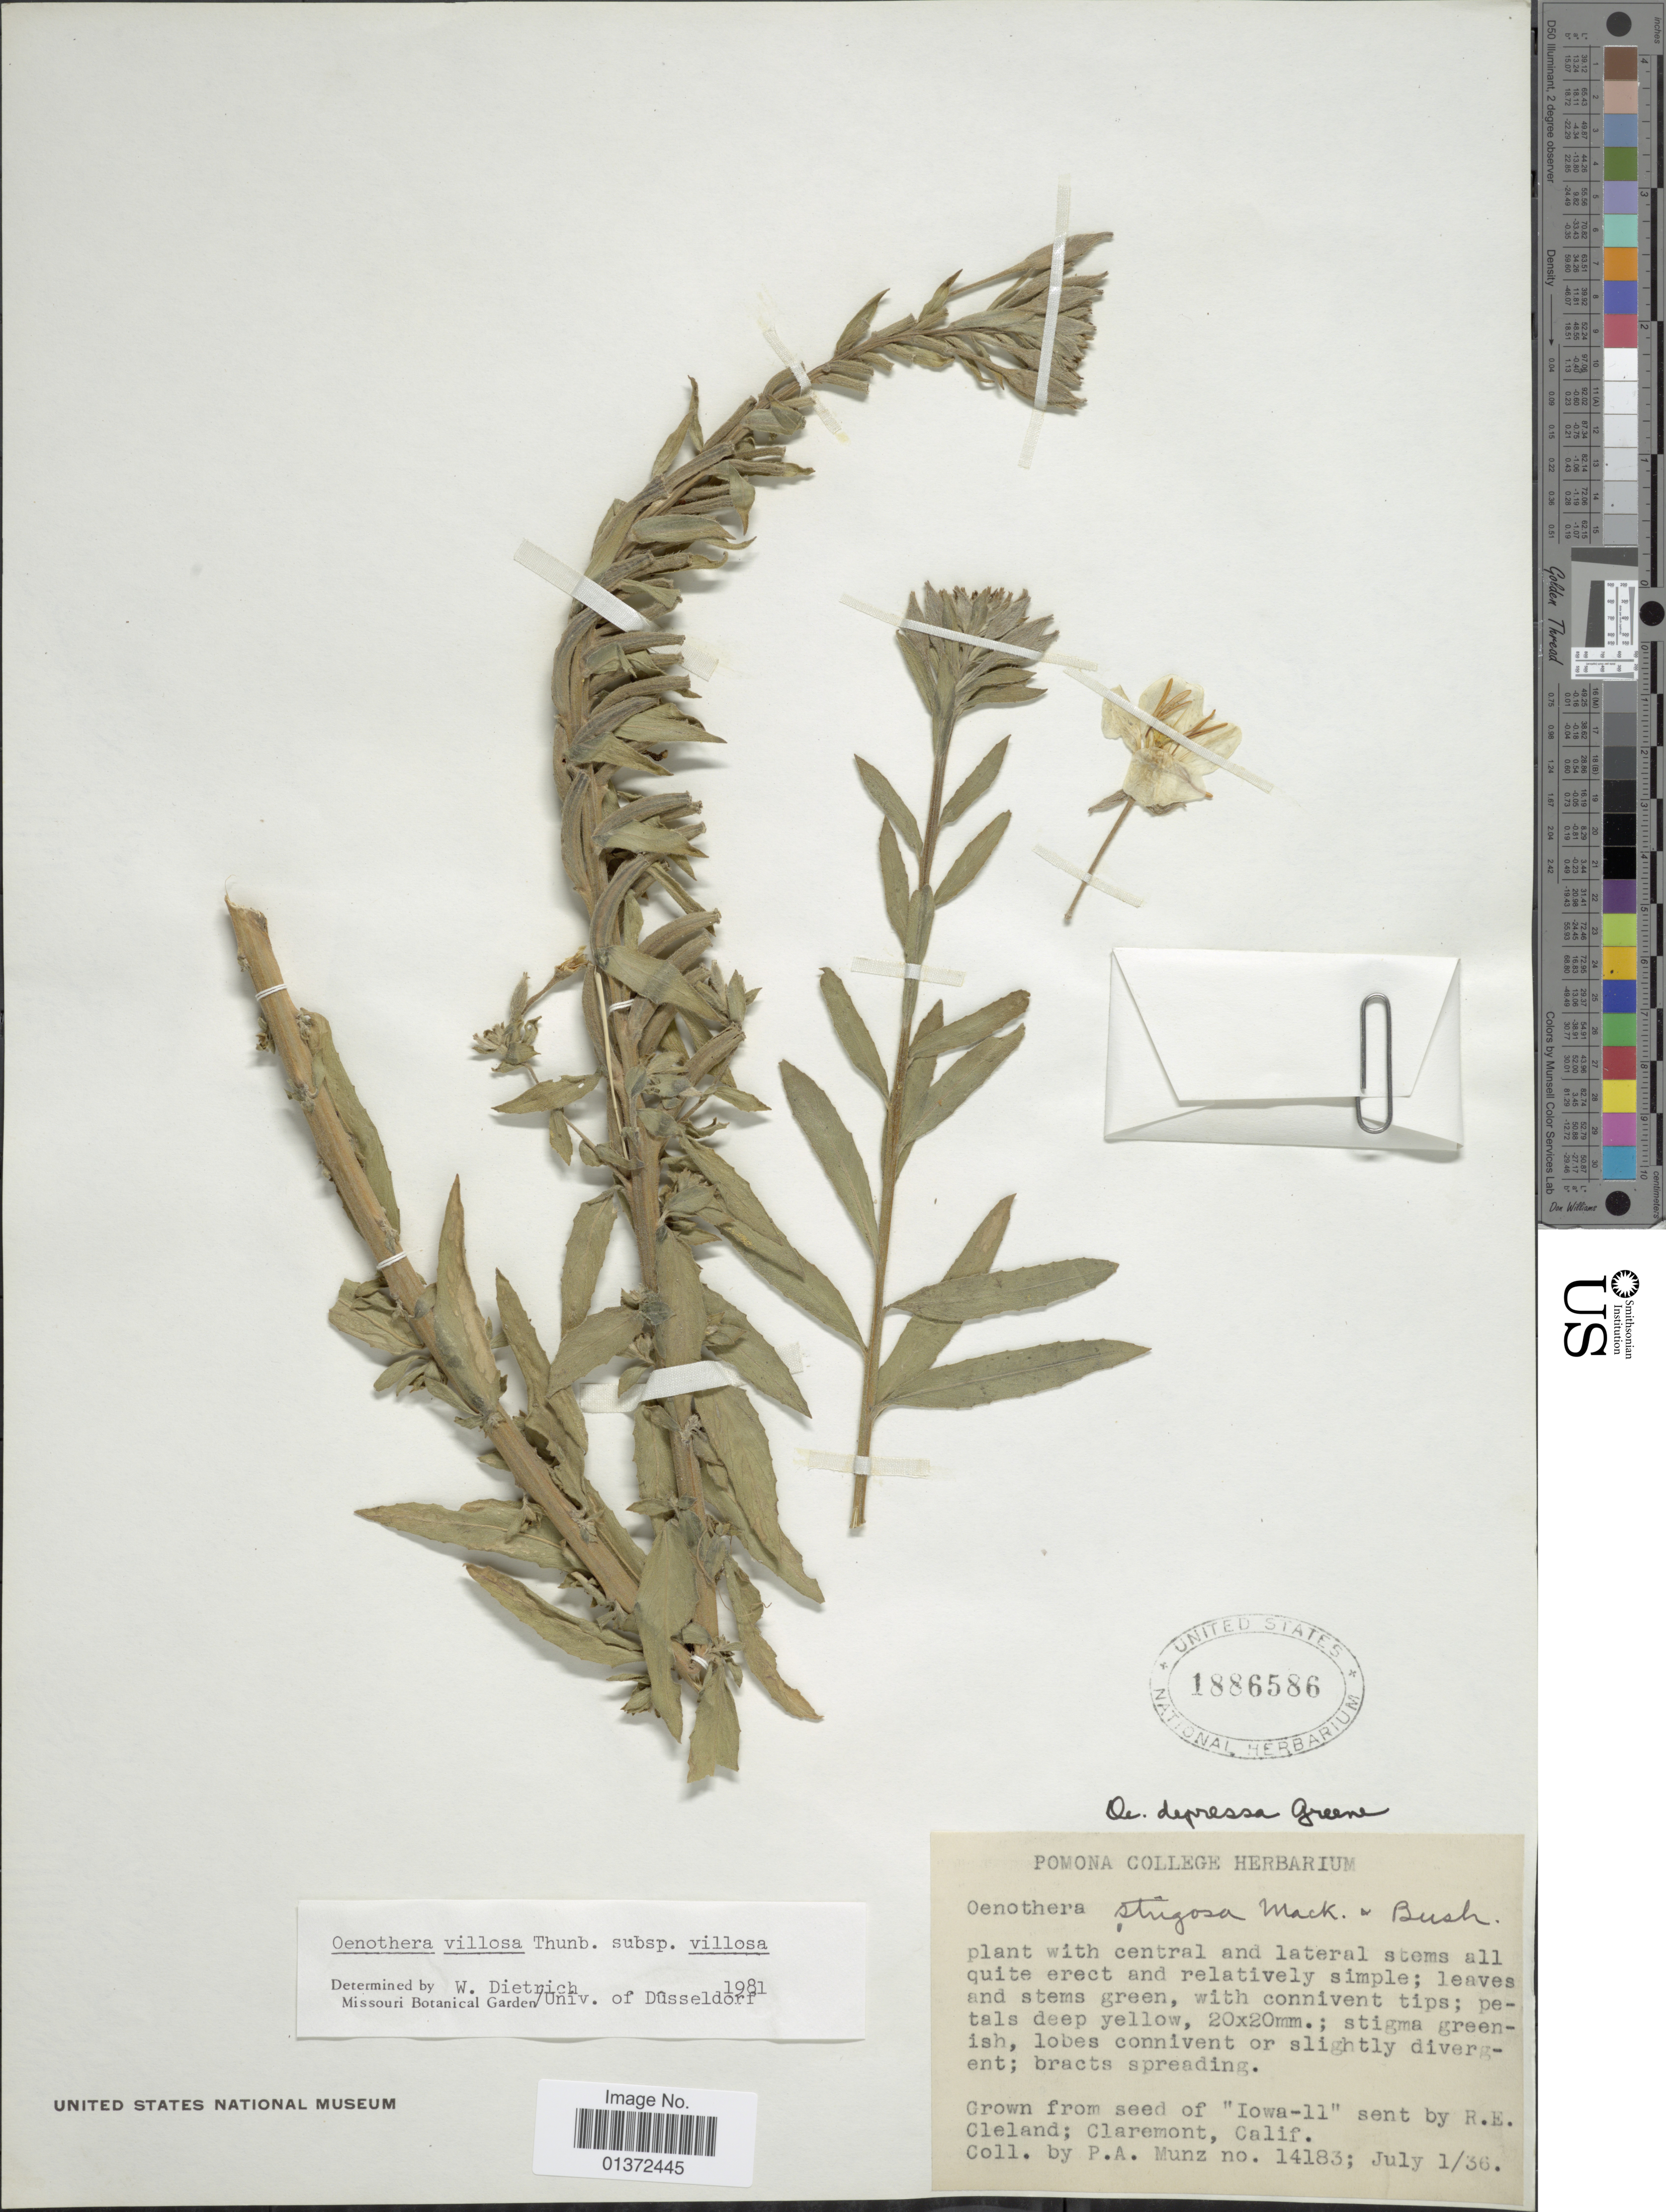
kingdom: Plantae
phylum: Tracheophyta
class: Magnoliopsida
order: Myrtales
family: Onagraceae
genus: Oenothera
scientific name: Oenothera villosa subsp. villosa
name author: Thunb.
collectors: P. A. Munz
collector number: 14183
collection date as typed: Transcribed d/m/y: 1/7/36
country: United States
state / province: Iowa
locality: Iowa-11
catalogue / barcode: US 1886586